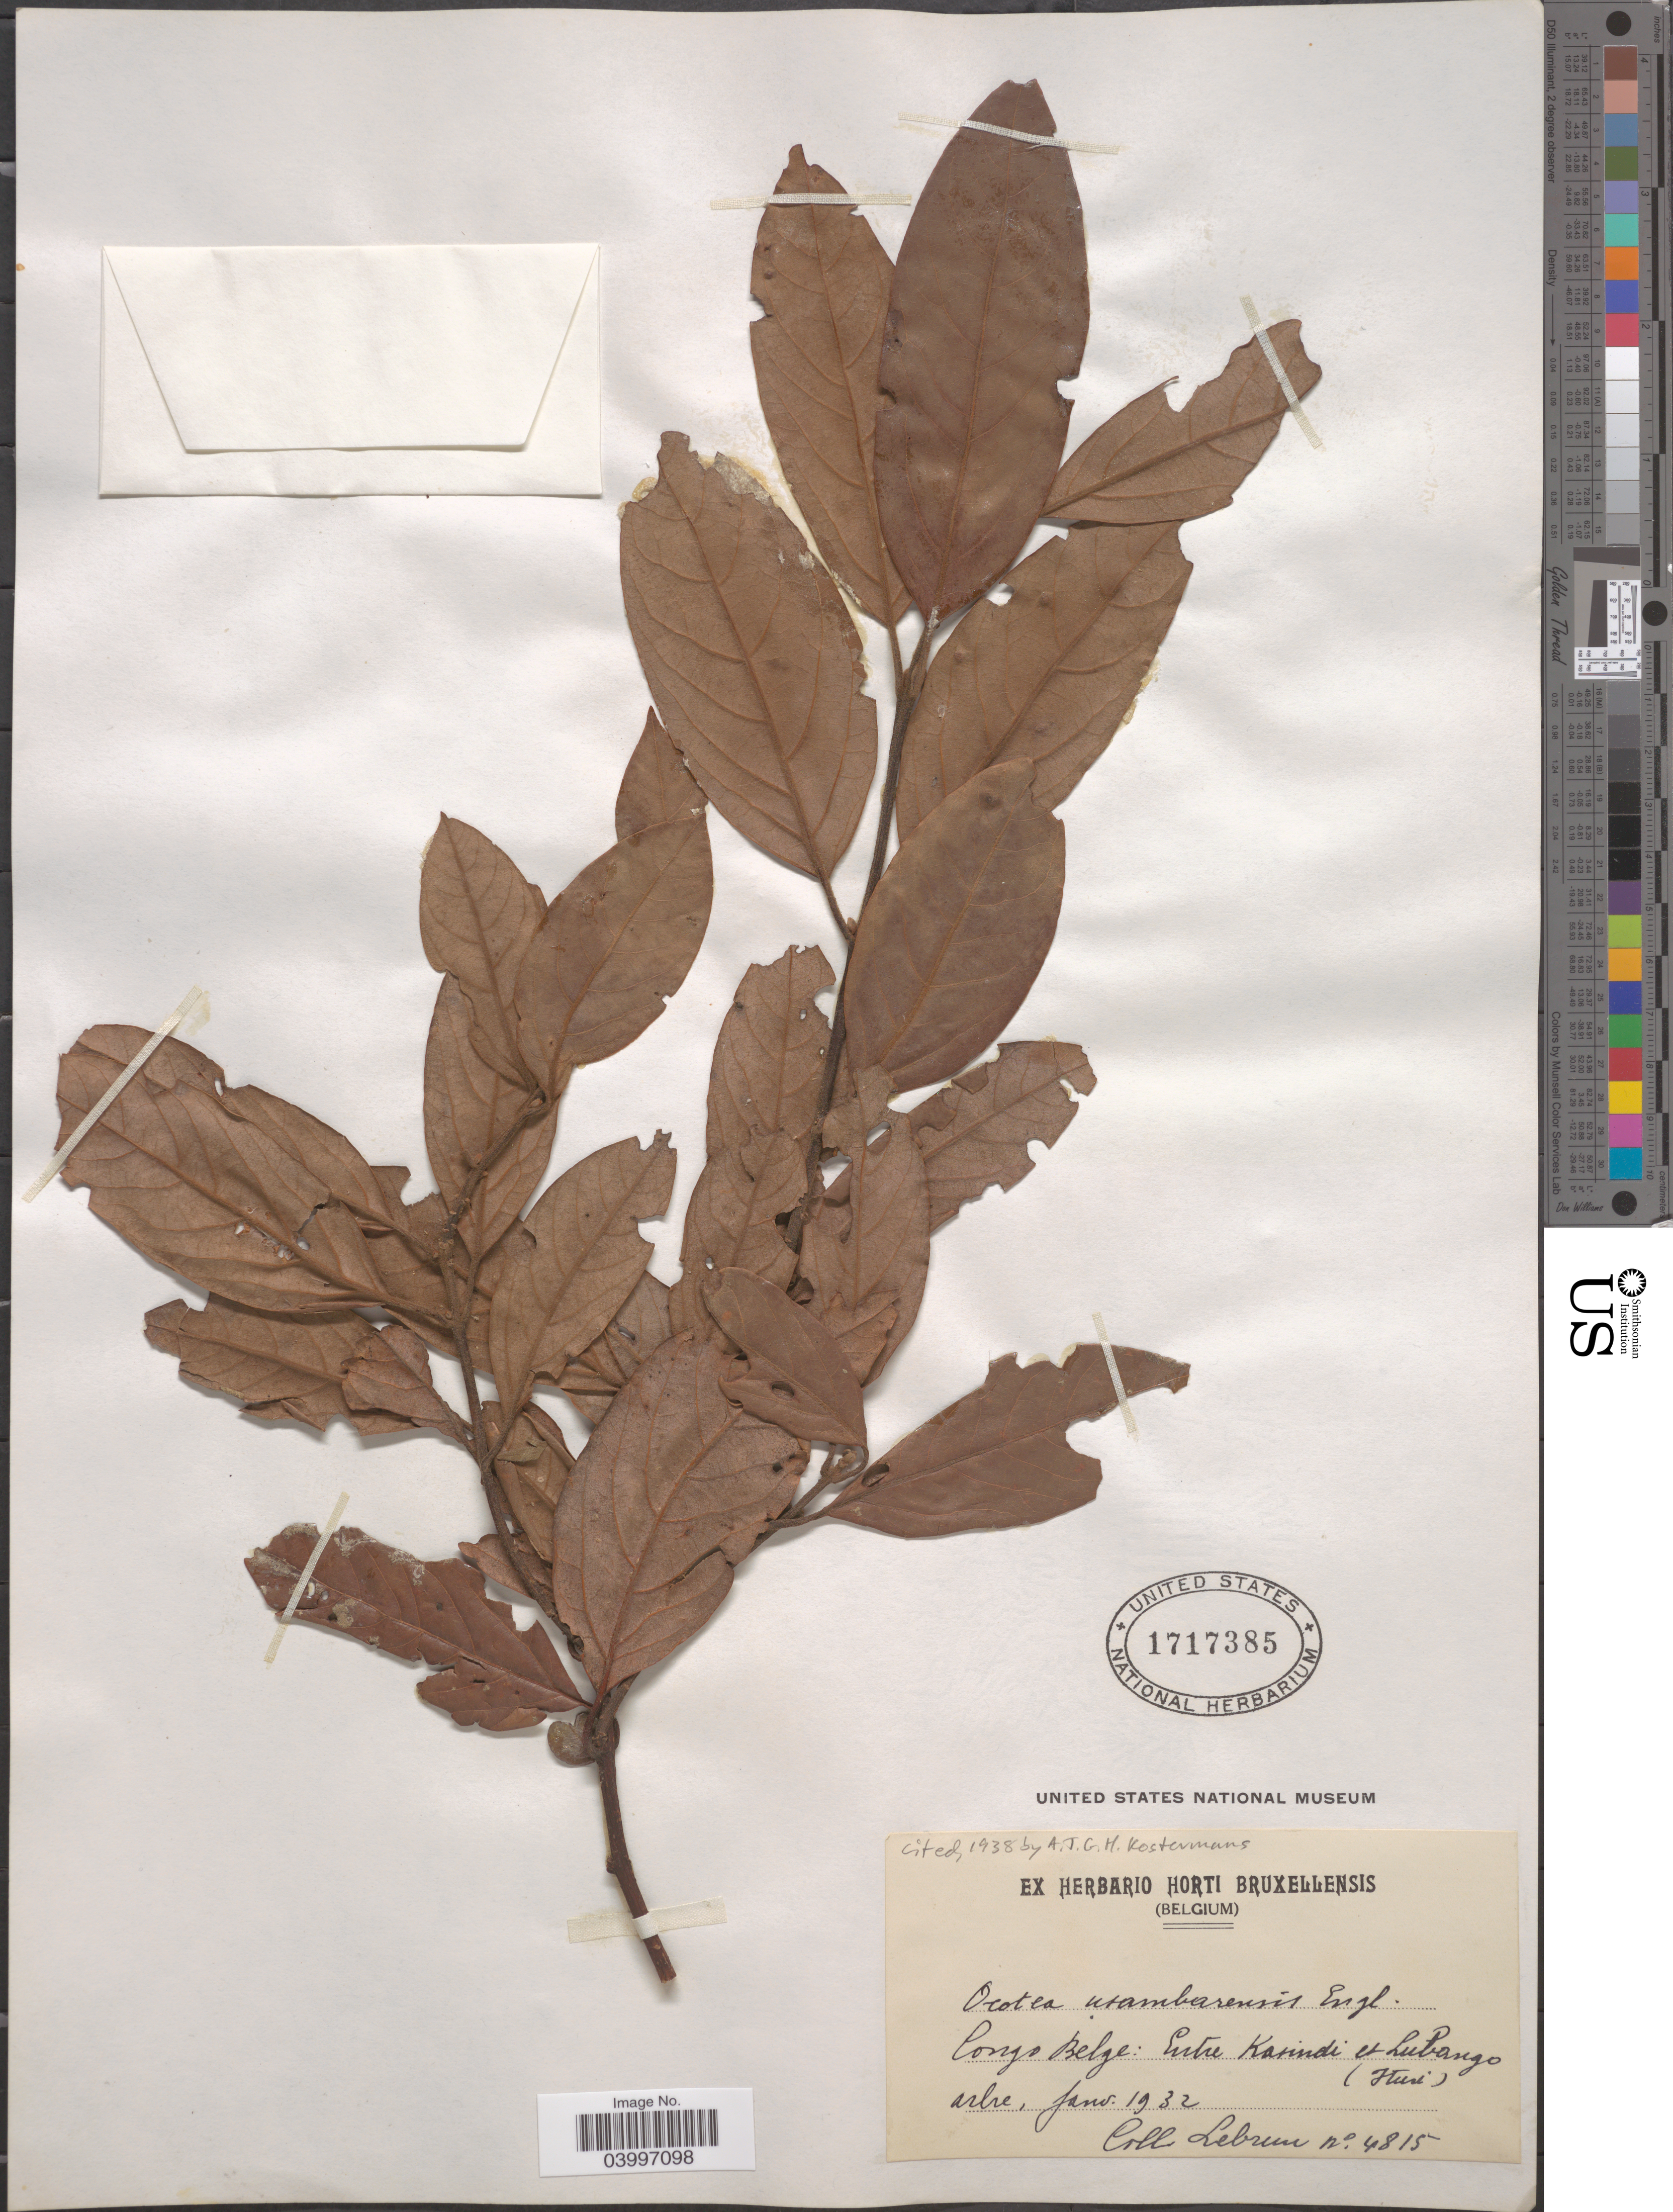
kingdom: Plantae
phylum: Tracheophyta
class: Magnoliopsida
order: Laurales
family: Lauraceae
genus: Ocotea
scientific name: Ocotea usambarensis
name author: Engl.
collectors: J.A. Lebrun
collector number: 4815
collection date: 1932-01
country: Congo, Democratic Republic of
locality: Congo Belge: Entre Kasindi et Lubango (Huri).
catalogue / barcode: US 1717385